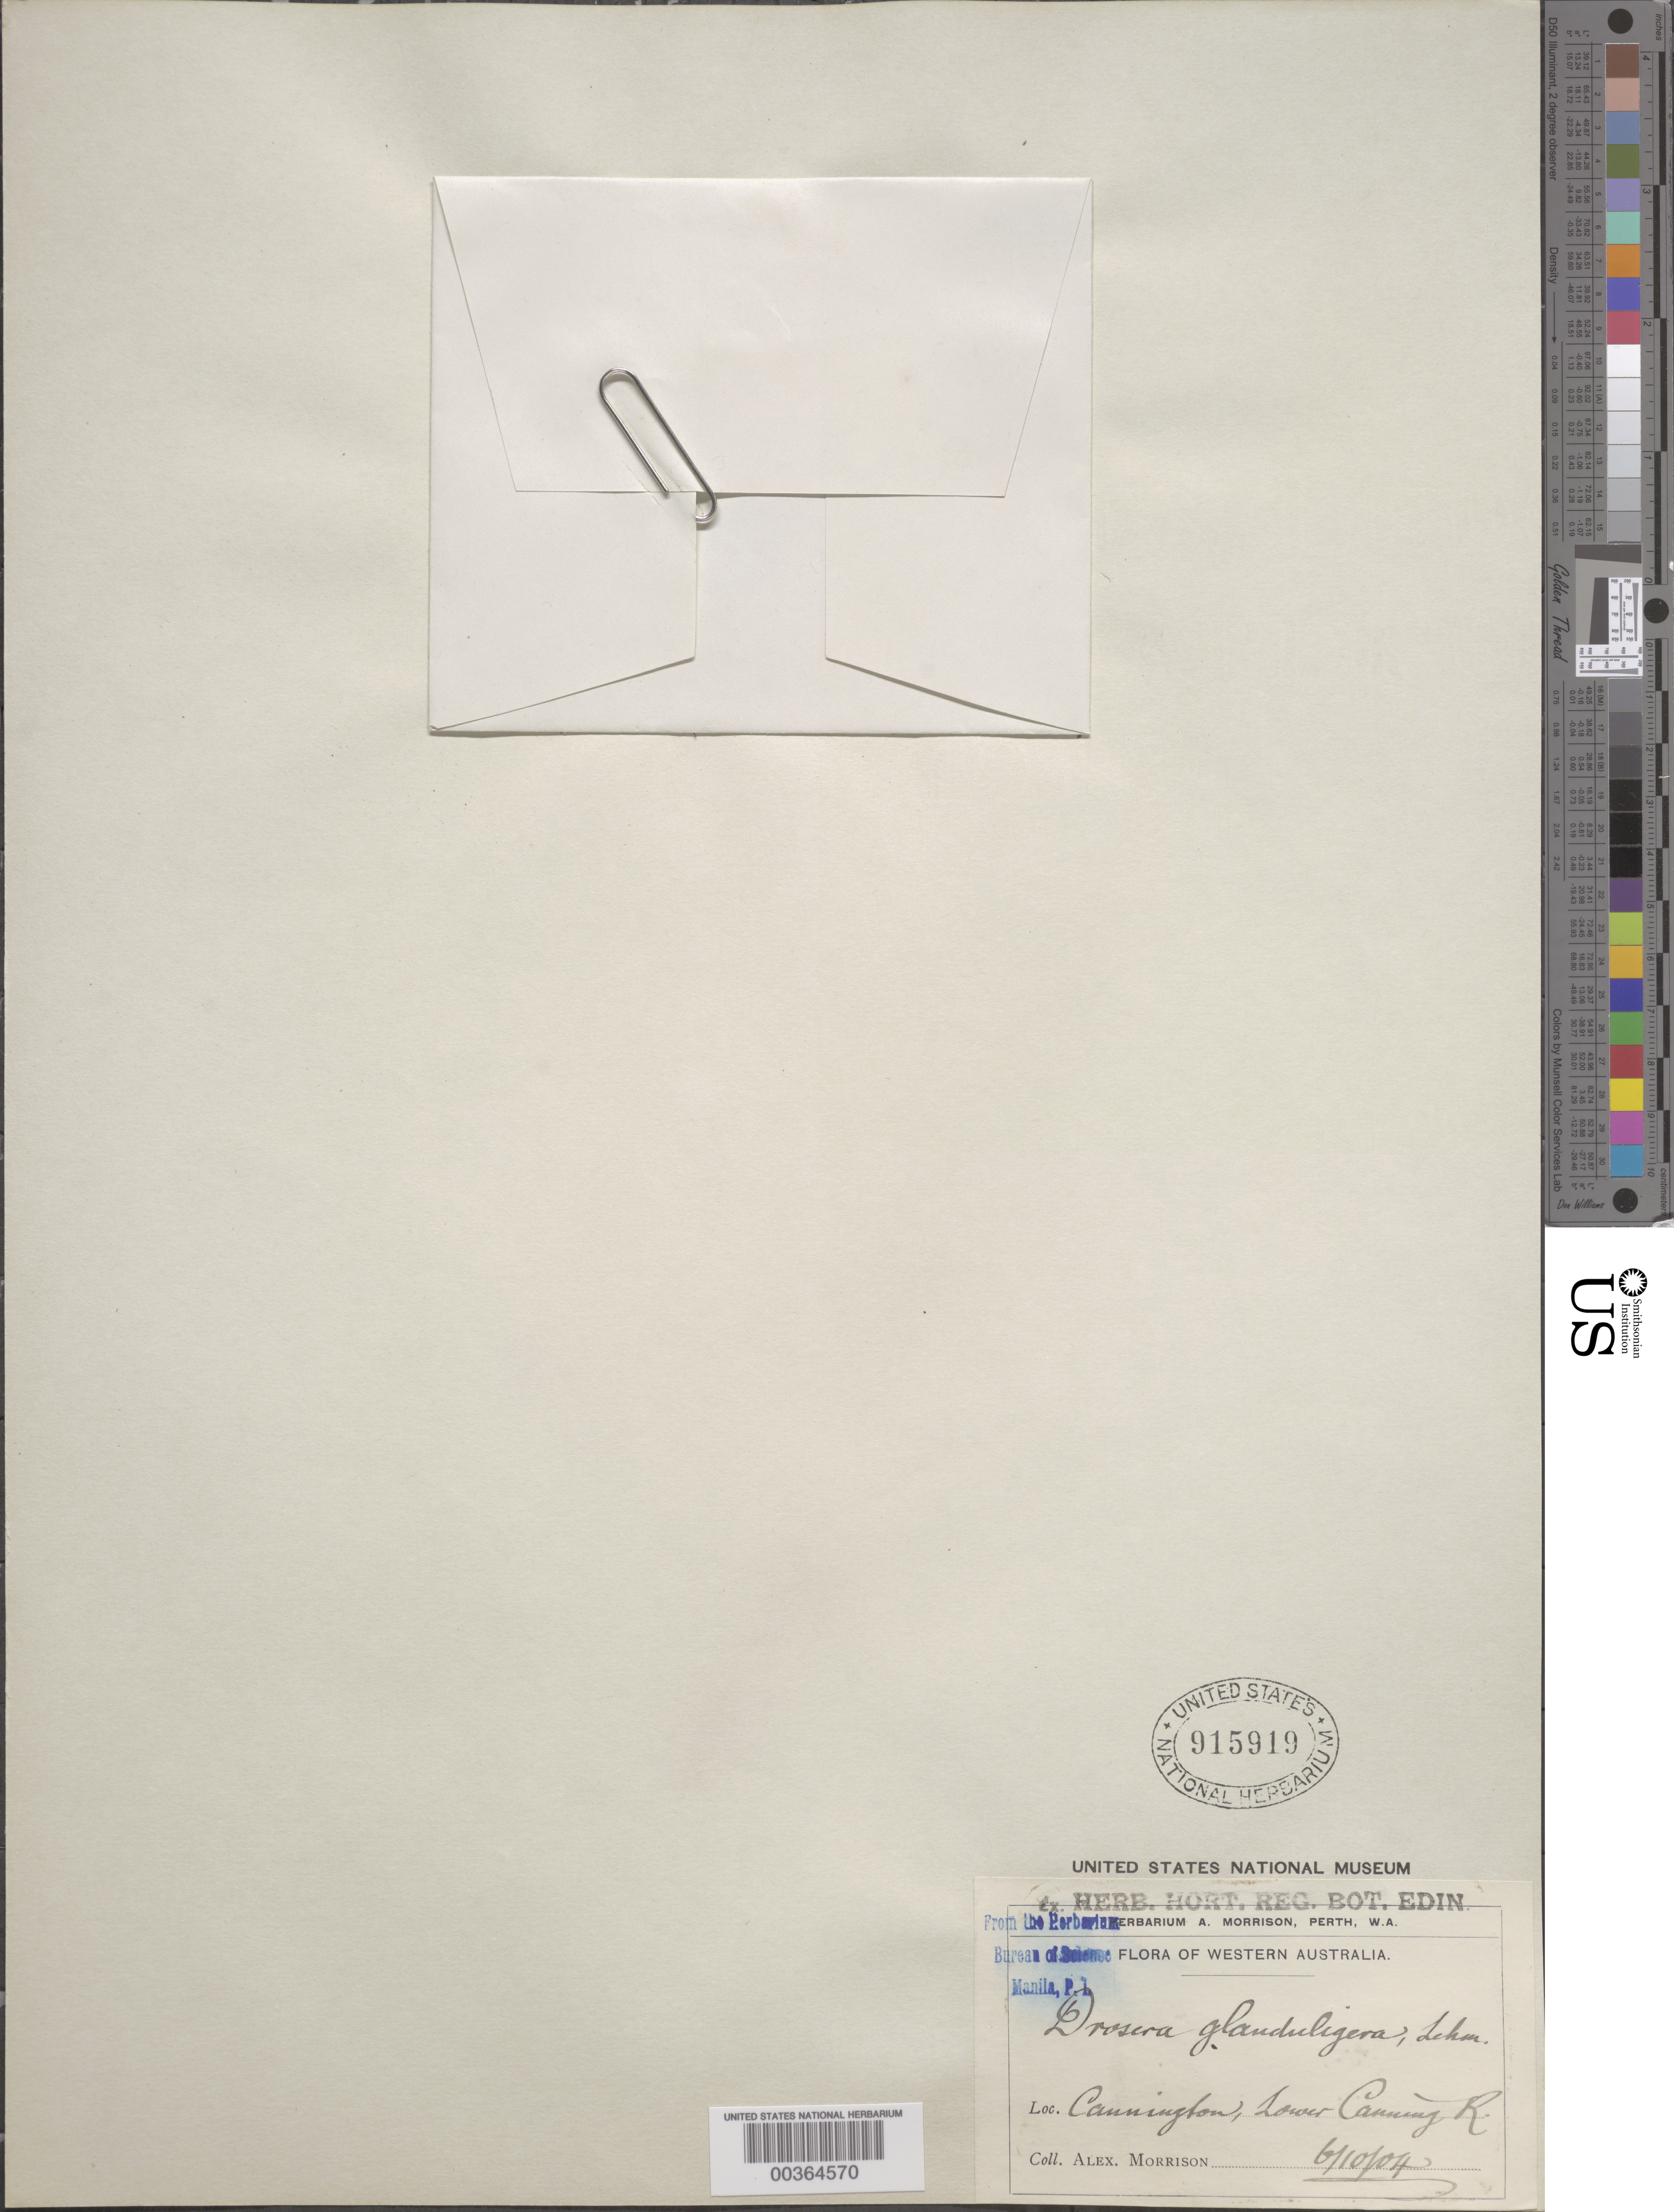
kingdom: Plantae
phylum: Tracheophyta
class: Magnoliopsida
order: Caryophyllales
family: Droseraceae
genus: Drosera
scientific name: Drosera glanduligera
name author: F. Lehm.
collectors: A. Morrison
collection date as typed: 06 Oct 1904 or 10 Jun 1904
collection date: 1904-06-10 or 1904-10-06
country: Australia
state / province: Western Australia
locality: Lower canning river, cannington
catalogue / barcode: US 915919